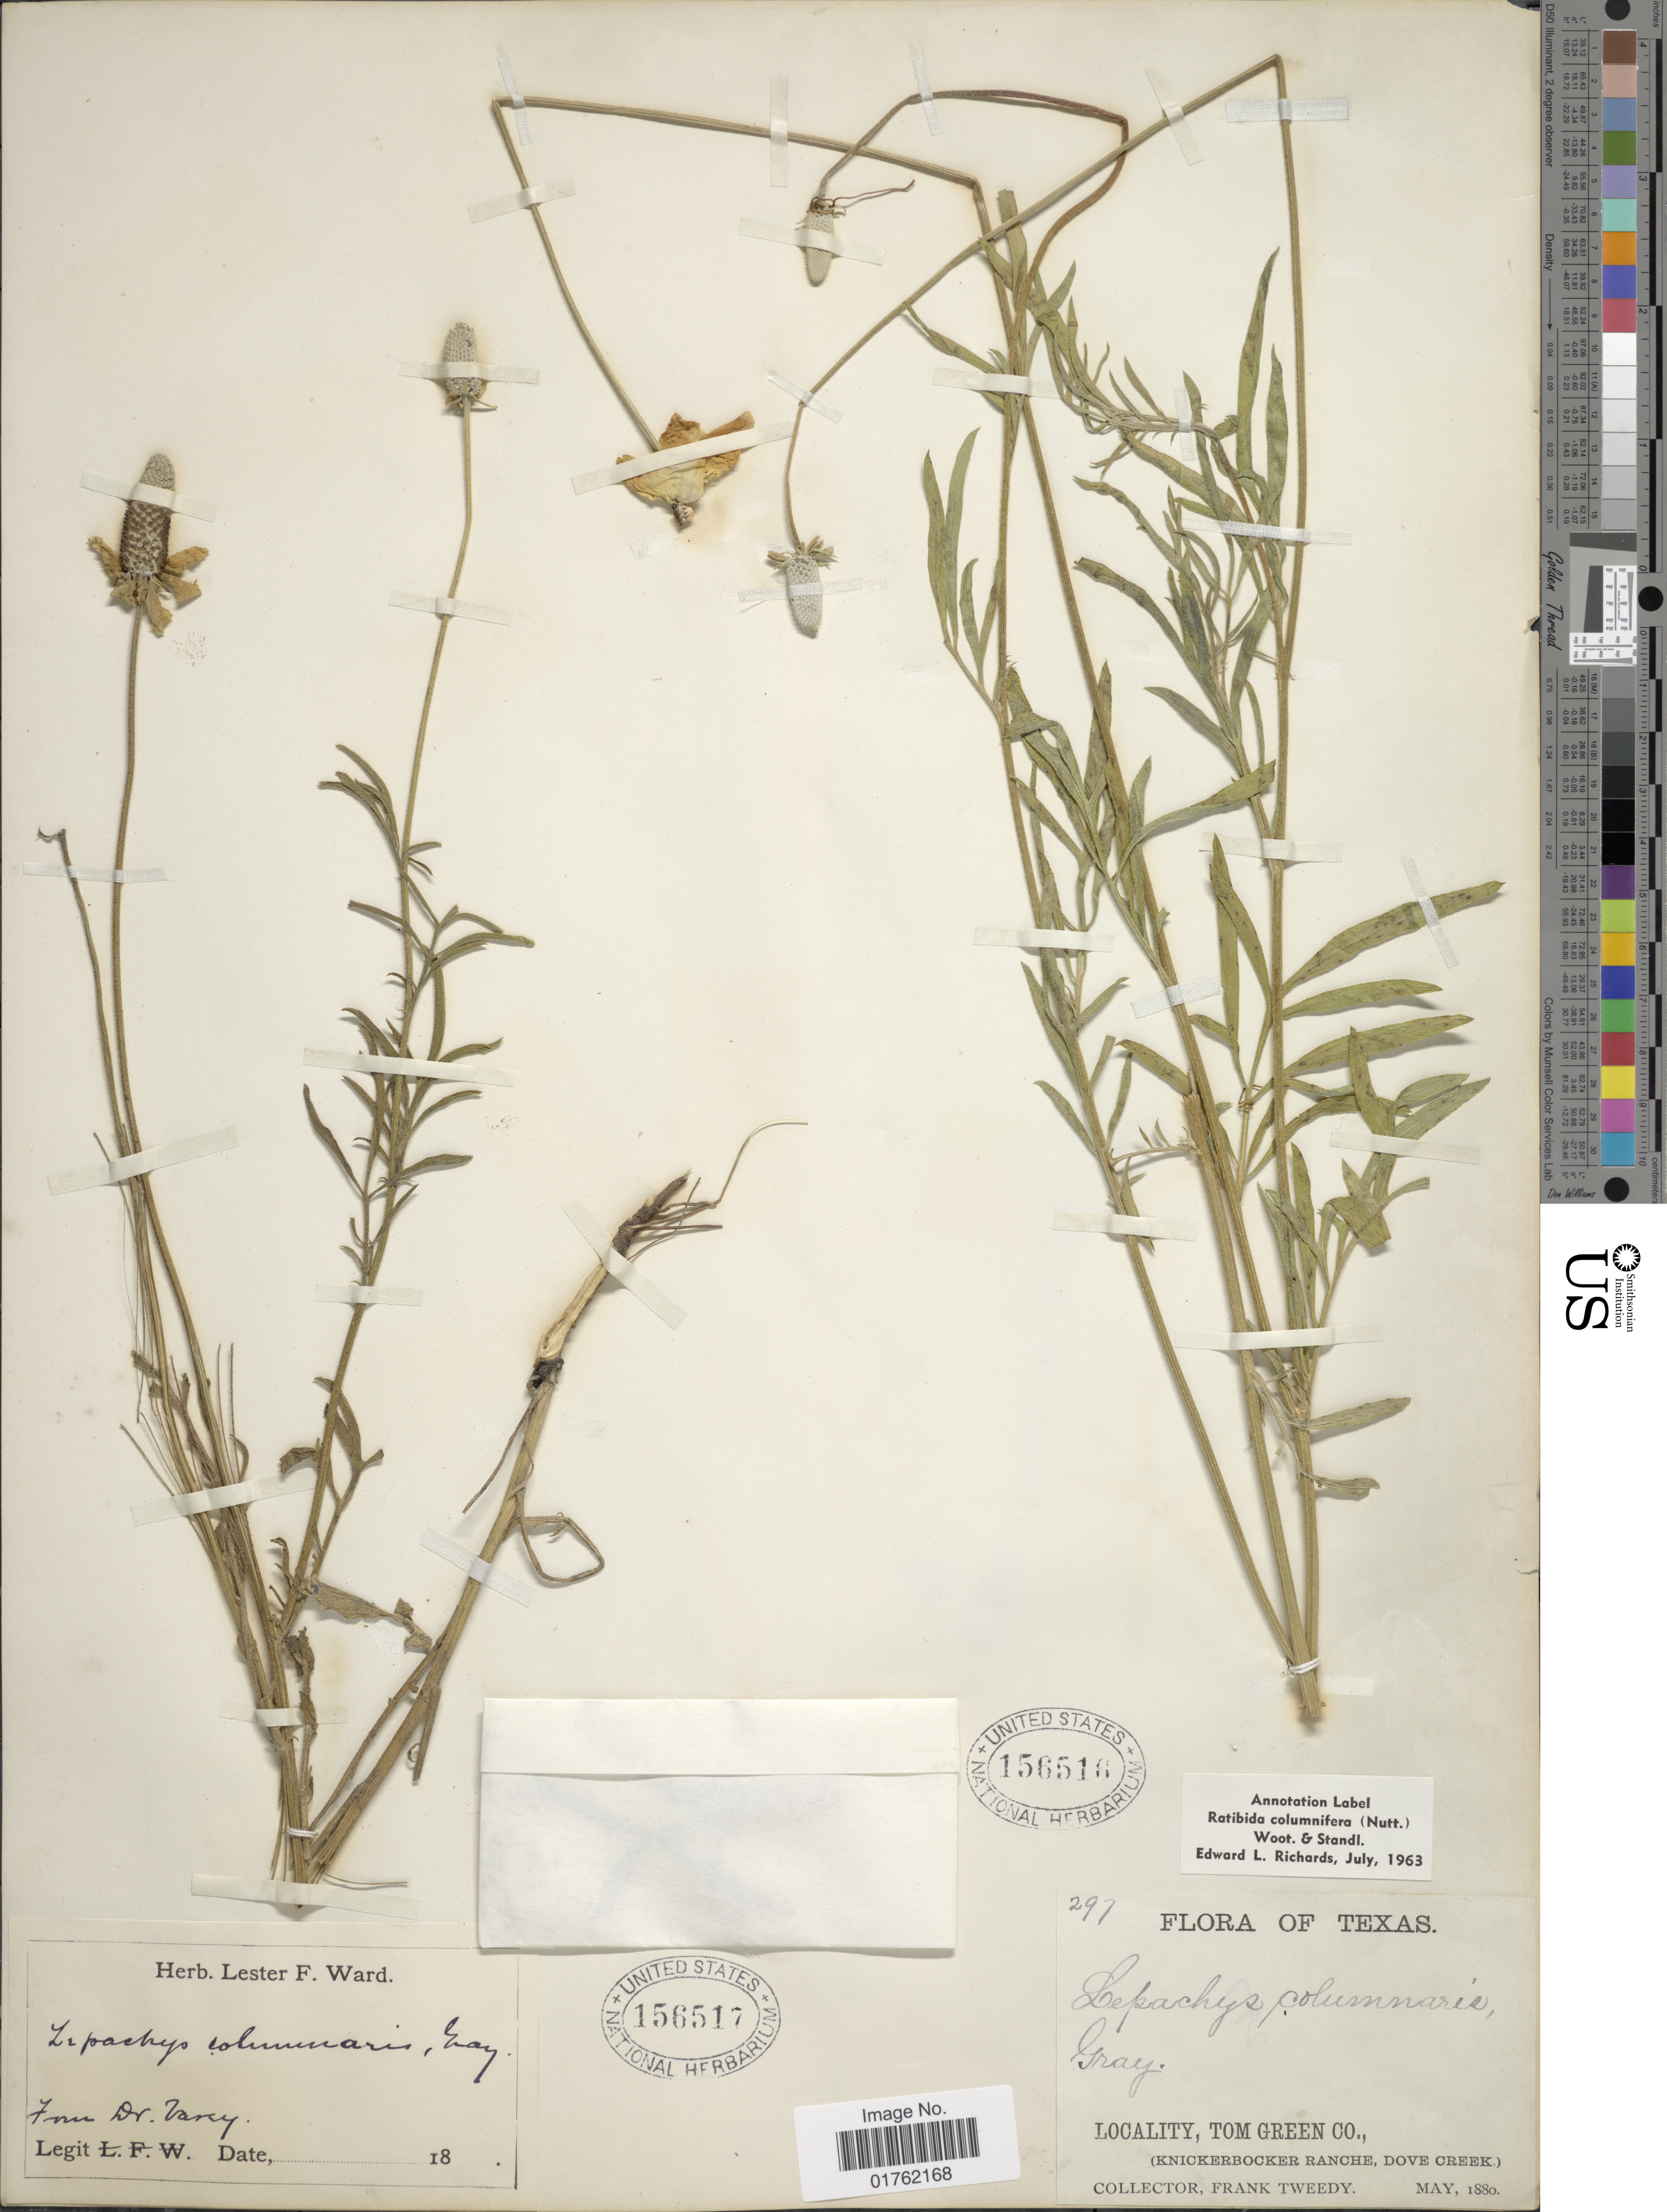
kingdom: Plantae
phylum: Tracheophyta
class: Magnoliopsida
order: Asterales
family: Asteraceae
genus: Ratibida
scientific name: Ratibida columnaris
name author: (Pursh) D. Don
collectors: Vasey, --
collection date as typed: Transcribed d/m/y: //18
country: United States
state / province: Texas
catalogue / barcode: US 156517-2